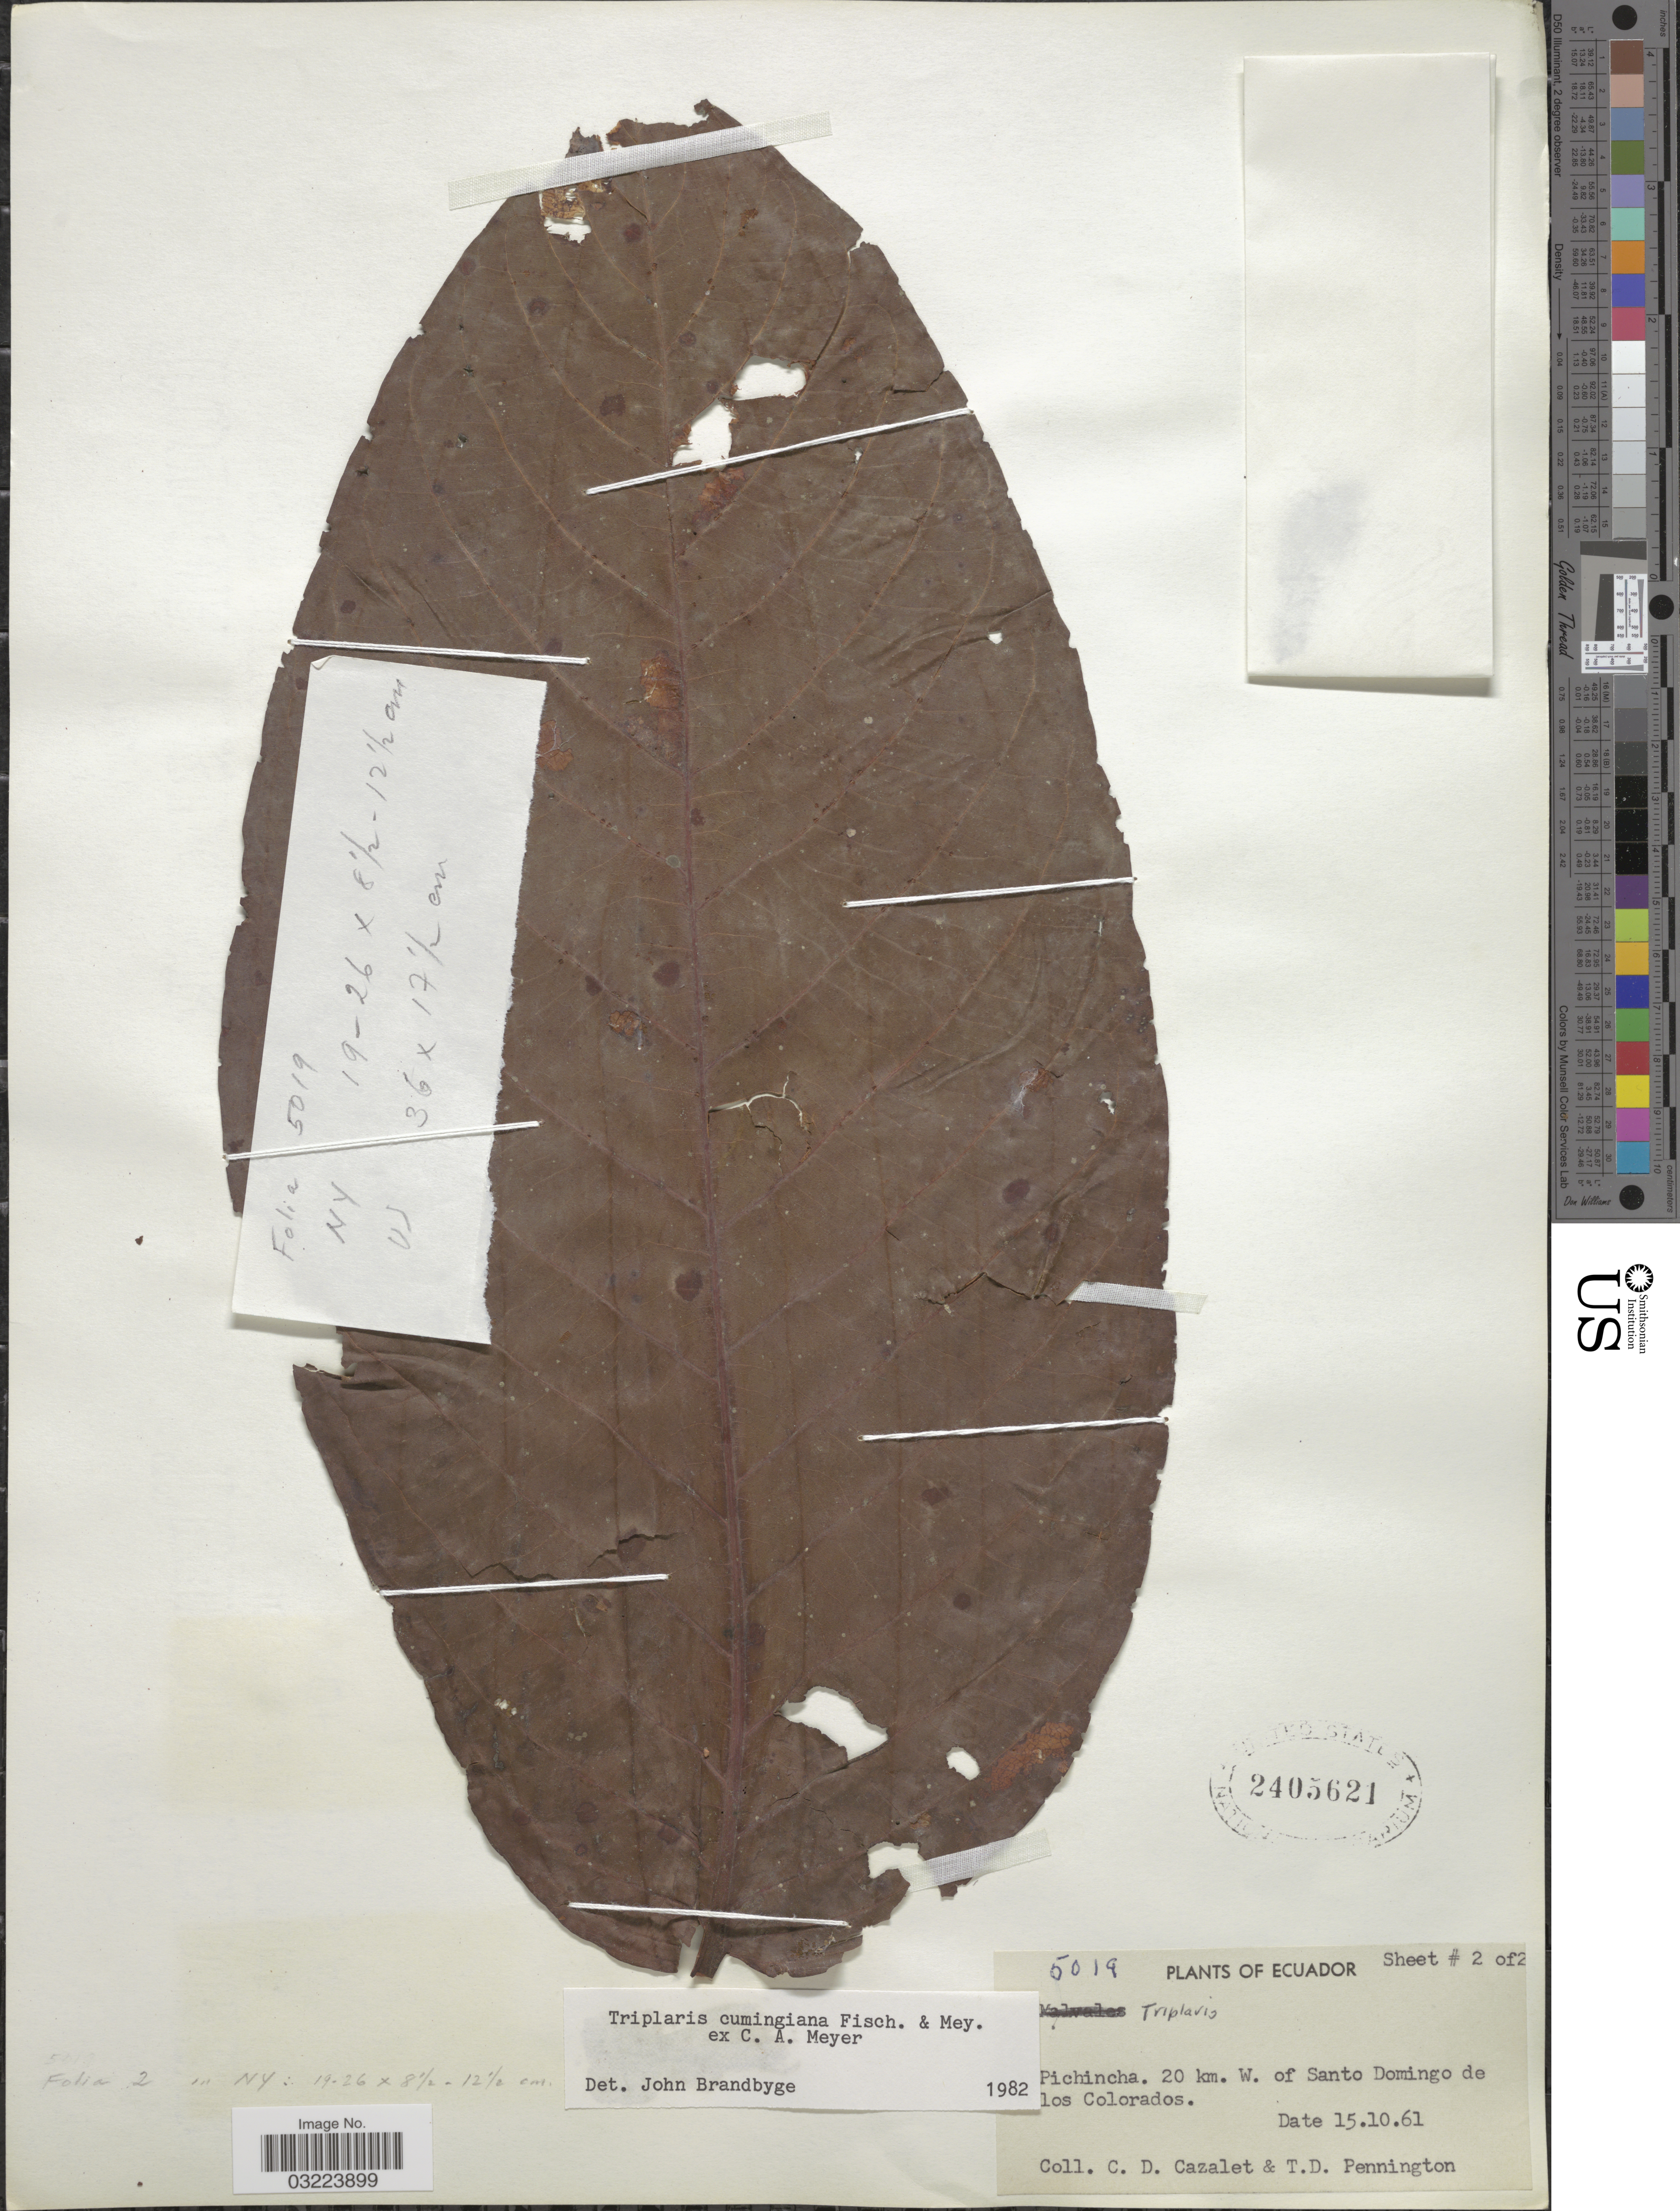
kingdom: Plantae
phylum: Tracheophyta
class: Magnoliopsida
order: Caryophyllales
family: Polygonaceae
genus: Triplaris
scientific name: Triplaris cumingiana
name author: Fisch. & C.A. Mey. ex C.A. Mey.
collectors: P. C. D. Cazalet & T. D. Pennington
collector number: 5019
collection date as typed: Transcribed d/m/y: 15/10/61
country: Ecuador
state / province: Pichincha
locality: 20 km. W. of Santo Domingo de los Colorados.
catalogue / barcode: US 2405621